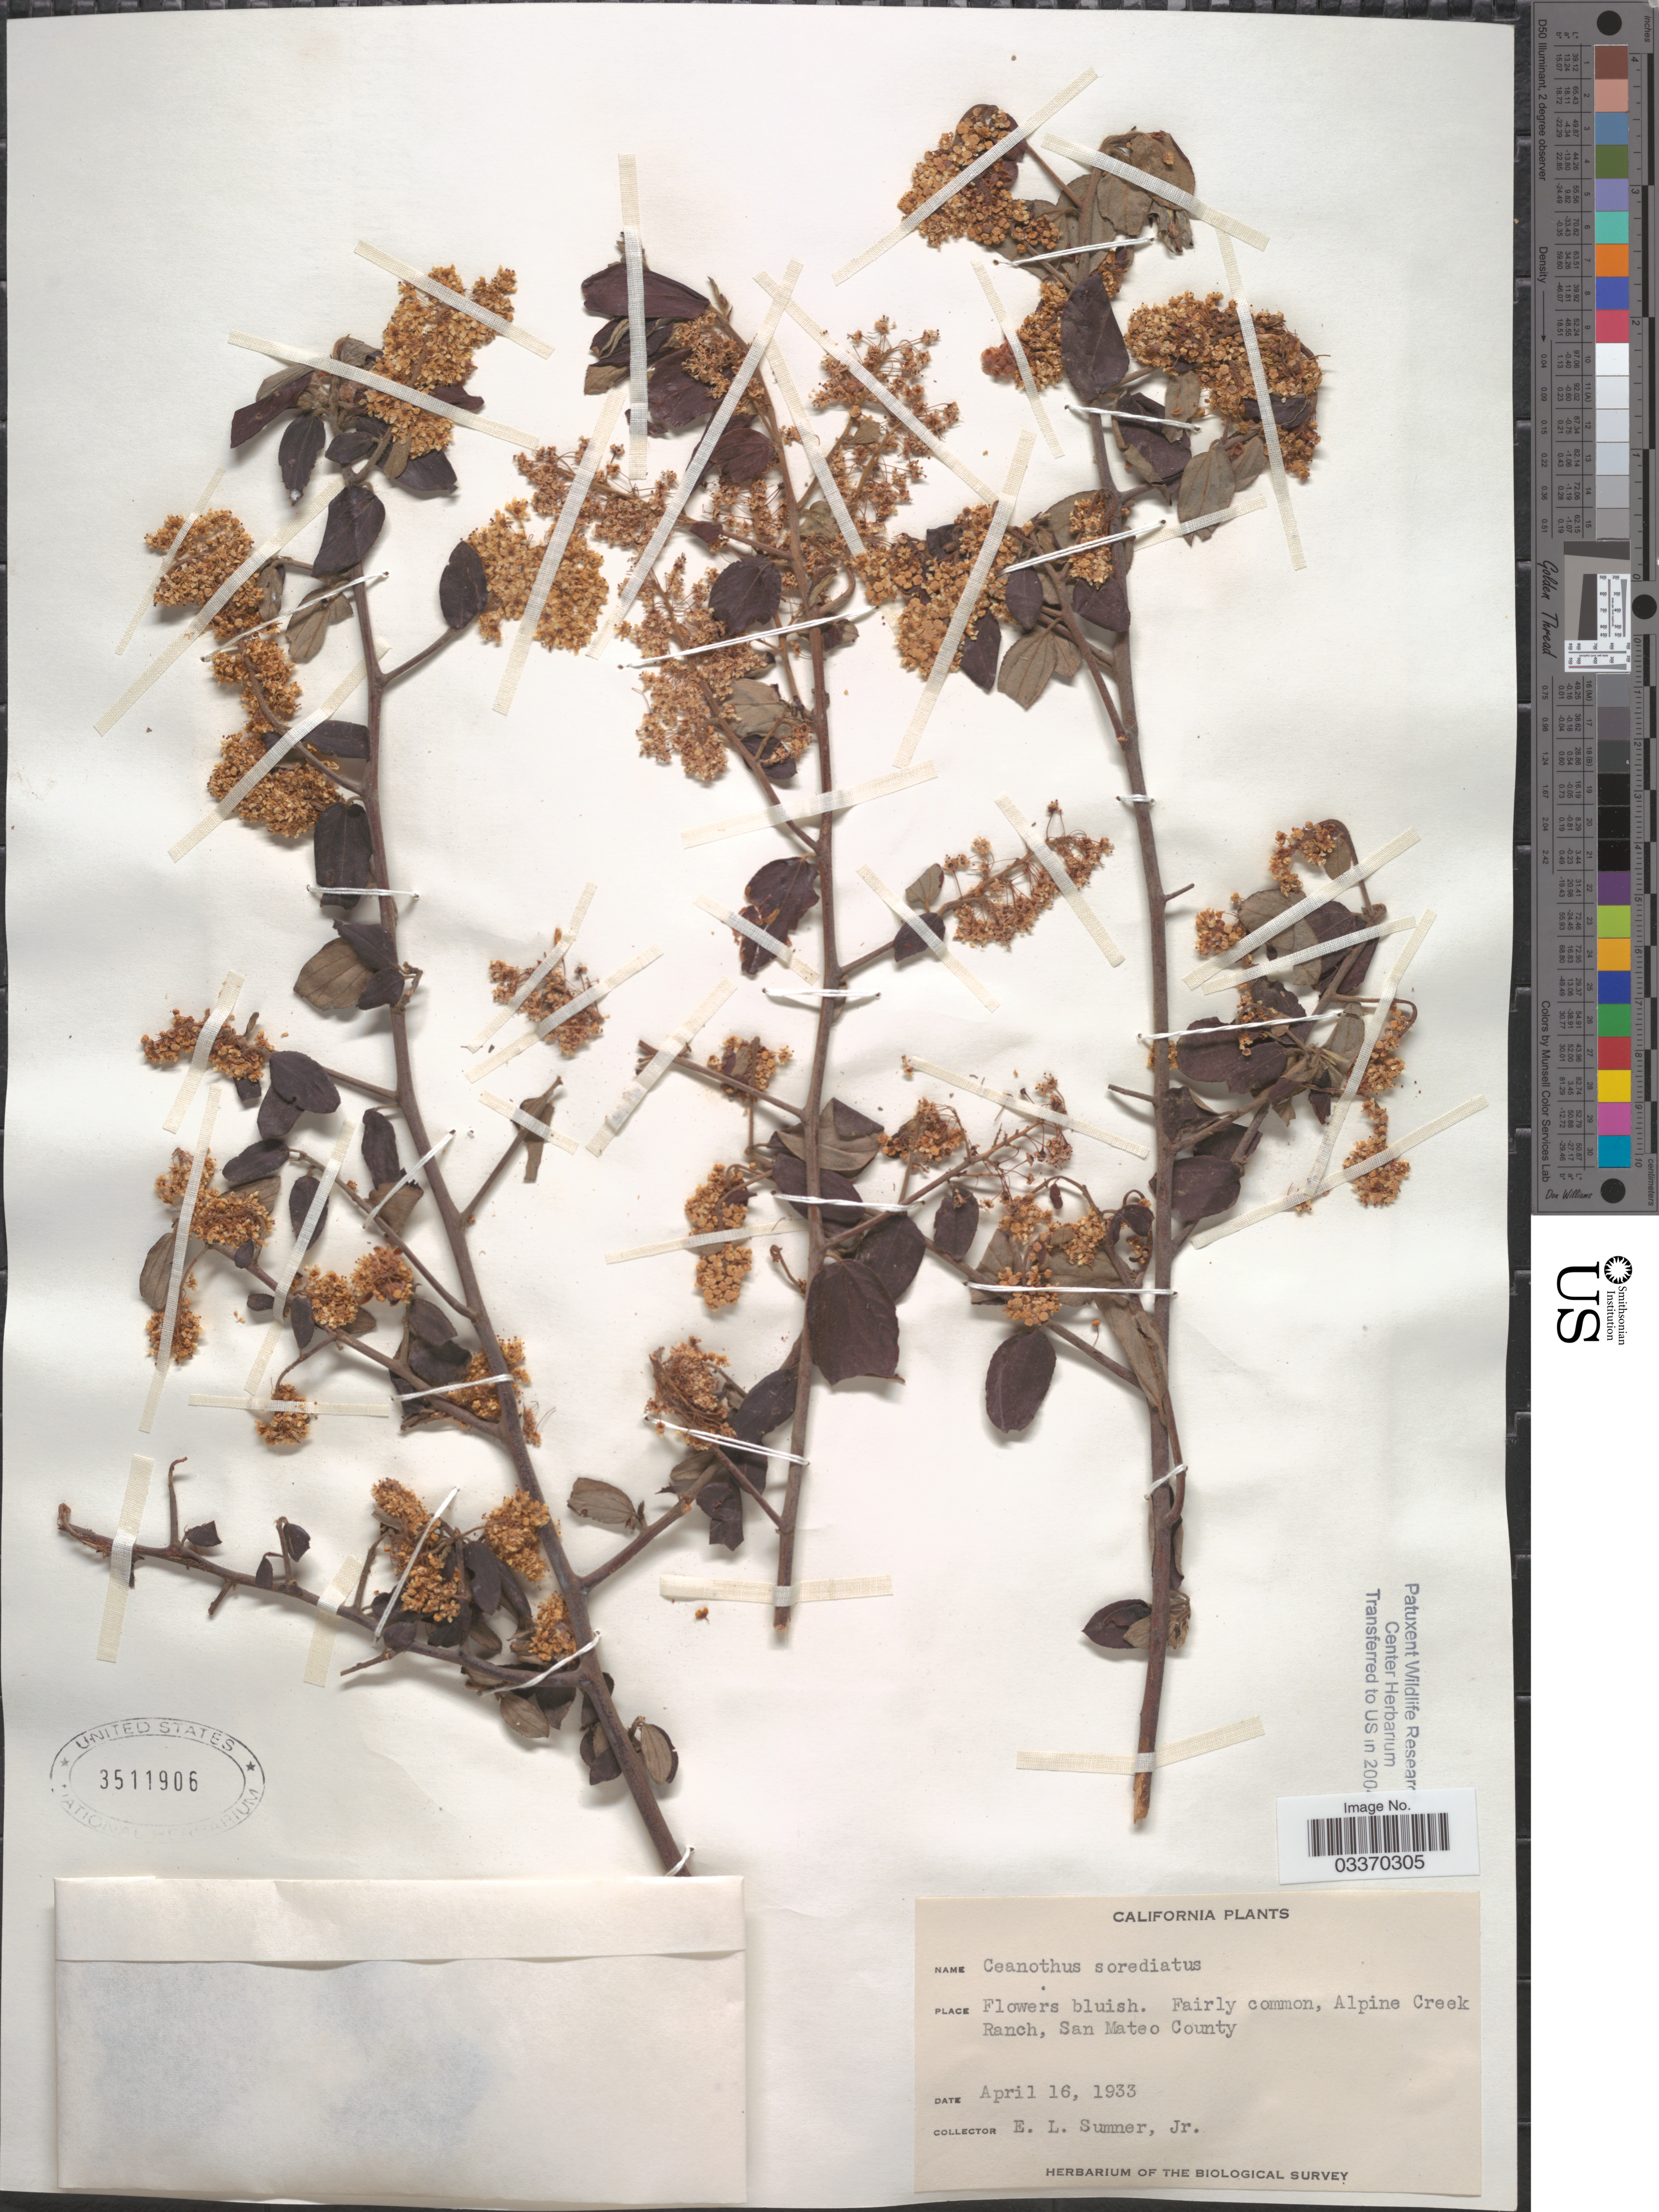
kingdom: Plantae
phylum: Tracheophyta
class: Magnoliopsida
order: Rosales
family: Rhamnaceae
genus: Ceanothus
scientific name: Ceanothus sorediatus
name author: Hook. & Arn.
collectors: E. Sumner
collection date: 1933-04-16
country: United States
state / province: California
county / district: San Mateo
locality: Fairly common, Alpine Creek Ranch, San Mateo County.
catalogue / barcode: US 3511906